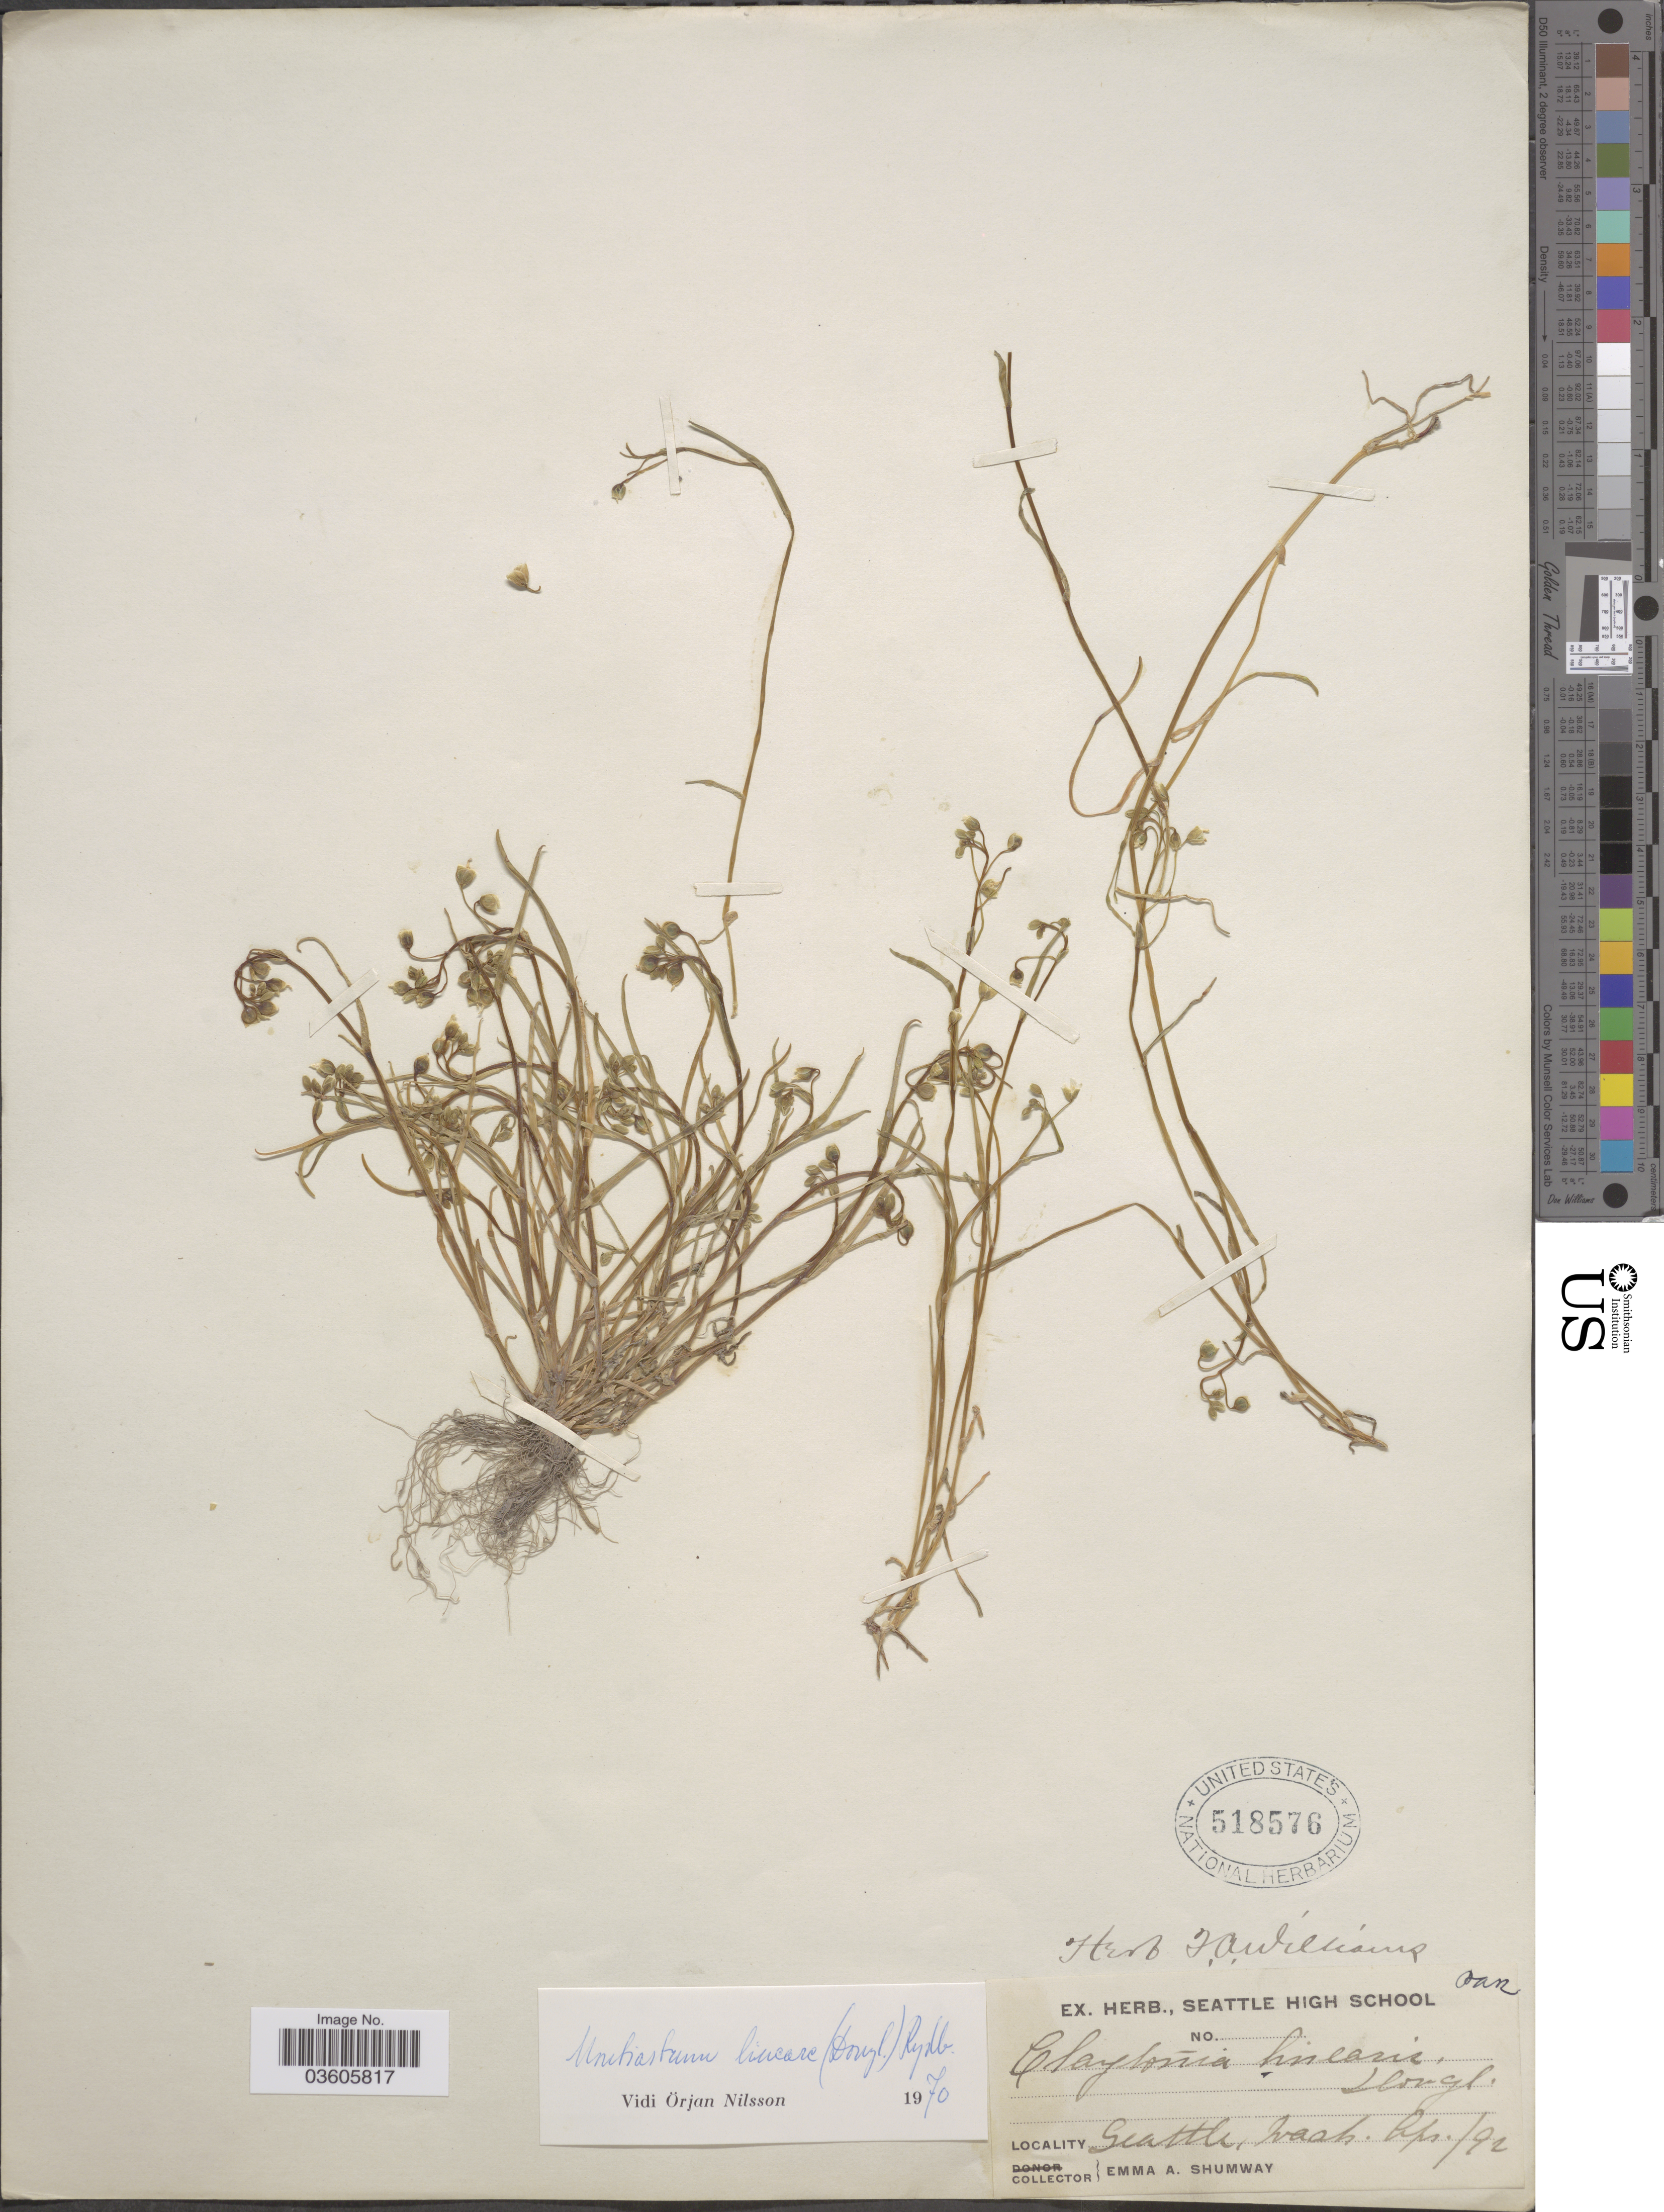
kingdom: Plantae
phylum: Tracheophyta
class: Magnoliopsida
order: Caryophyllales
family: Montiaceae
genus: Montia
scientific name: Montia linearis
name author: (Douglas) Greene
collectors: E. Shumway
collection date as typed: Transcribed d/m/y: /4/92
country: United States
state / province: Washington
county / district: King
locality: Seattle.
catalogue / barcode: US 518576